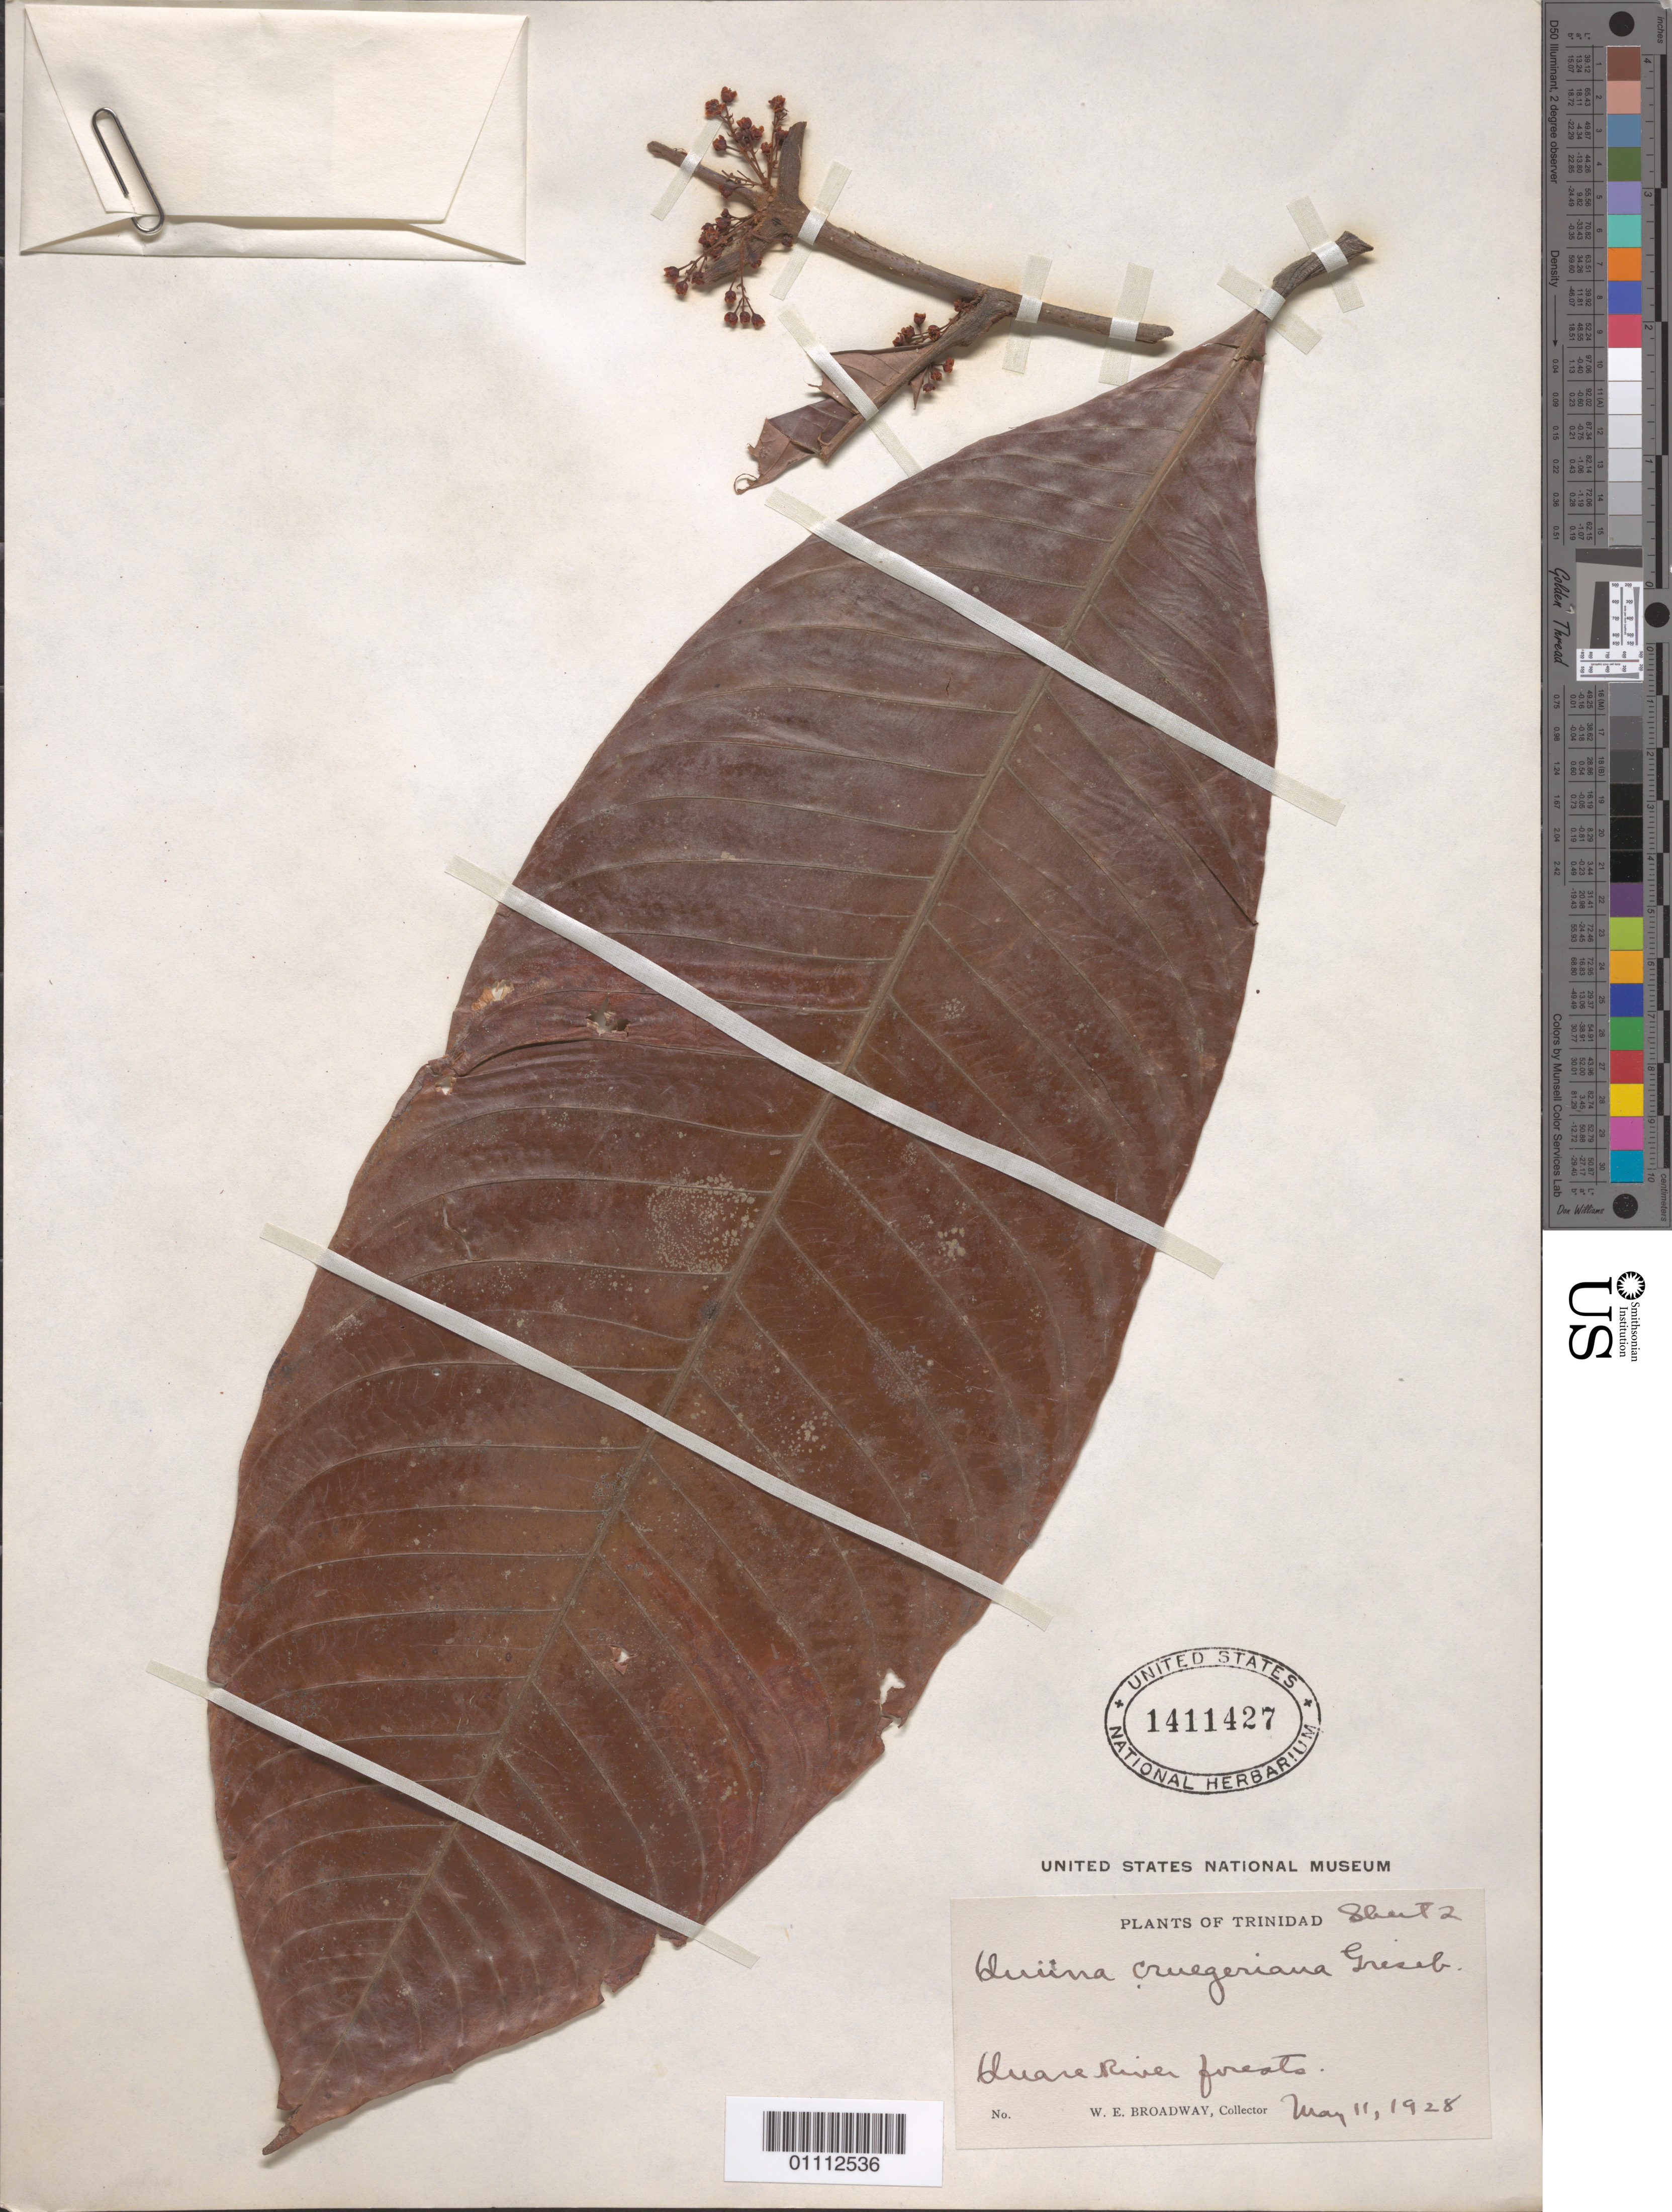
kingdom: Plantae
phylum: Tracheophyta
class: Magnoliopsida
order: Malpighiales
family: Quiinaceae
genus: Quiina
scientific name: Quiina cruegeriana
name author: Griseb.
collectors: W. E. Broadway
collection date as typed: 11 May 1928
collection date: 1928-05-11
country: Trinidad and Tobago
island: Trinidad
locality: Blu ave river forest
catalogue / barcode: US 1411427